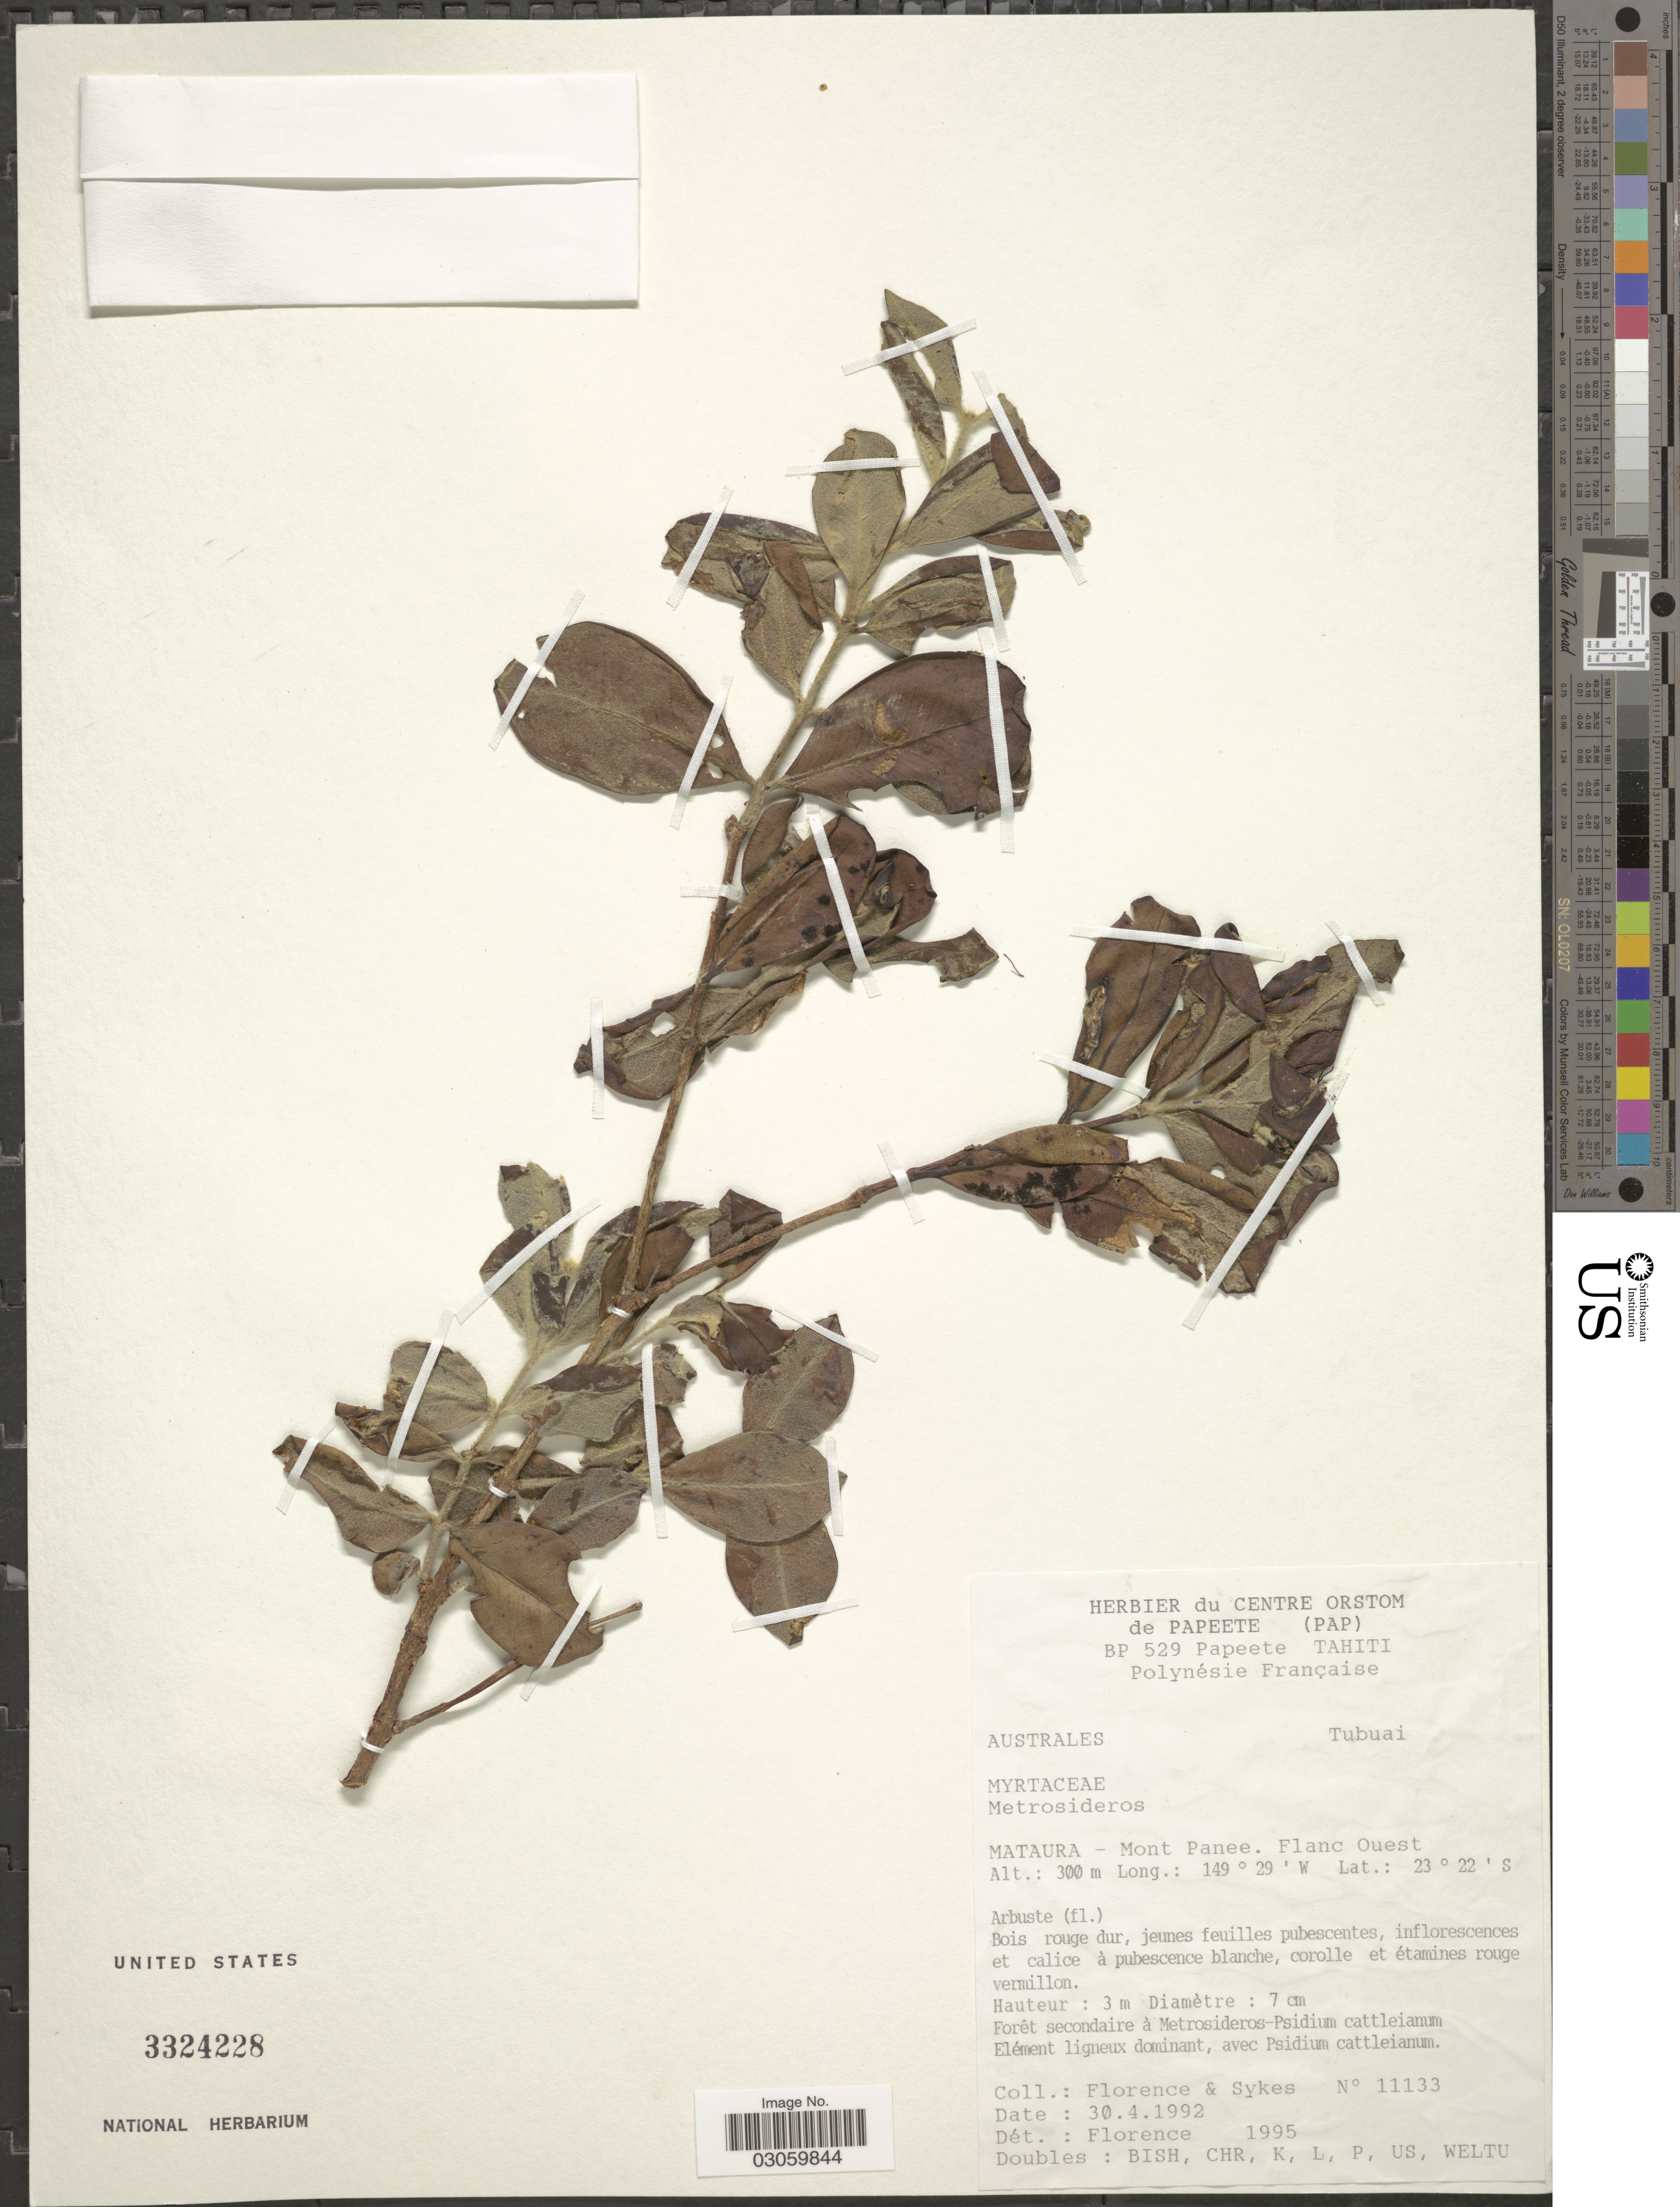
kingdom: Plantae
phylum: Tracheophyta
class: Magnoliopsida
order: Myrtales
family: Myrtaceae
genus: Metrosideros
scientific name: Metrosideros sp.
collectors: -. Florence & Sykes, --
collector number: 11133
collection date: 1992-04-30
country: French Polynesia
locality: Australes. Tubuai. Mataura - Mont Panee. Flanc Ouest.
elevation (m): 300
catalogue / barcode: US 3324228